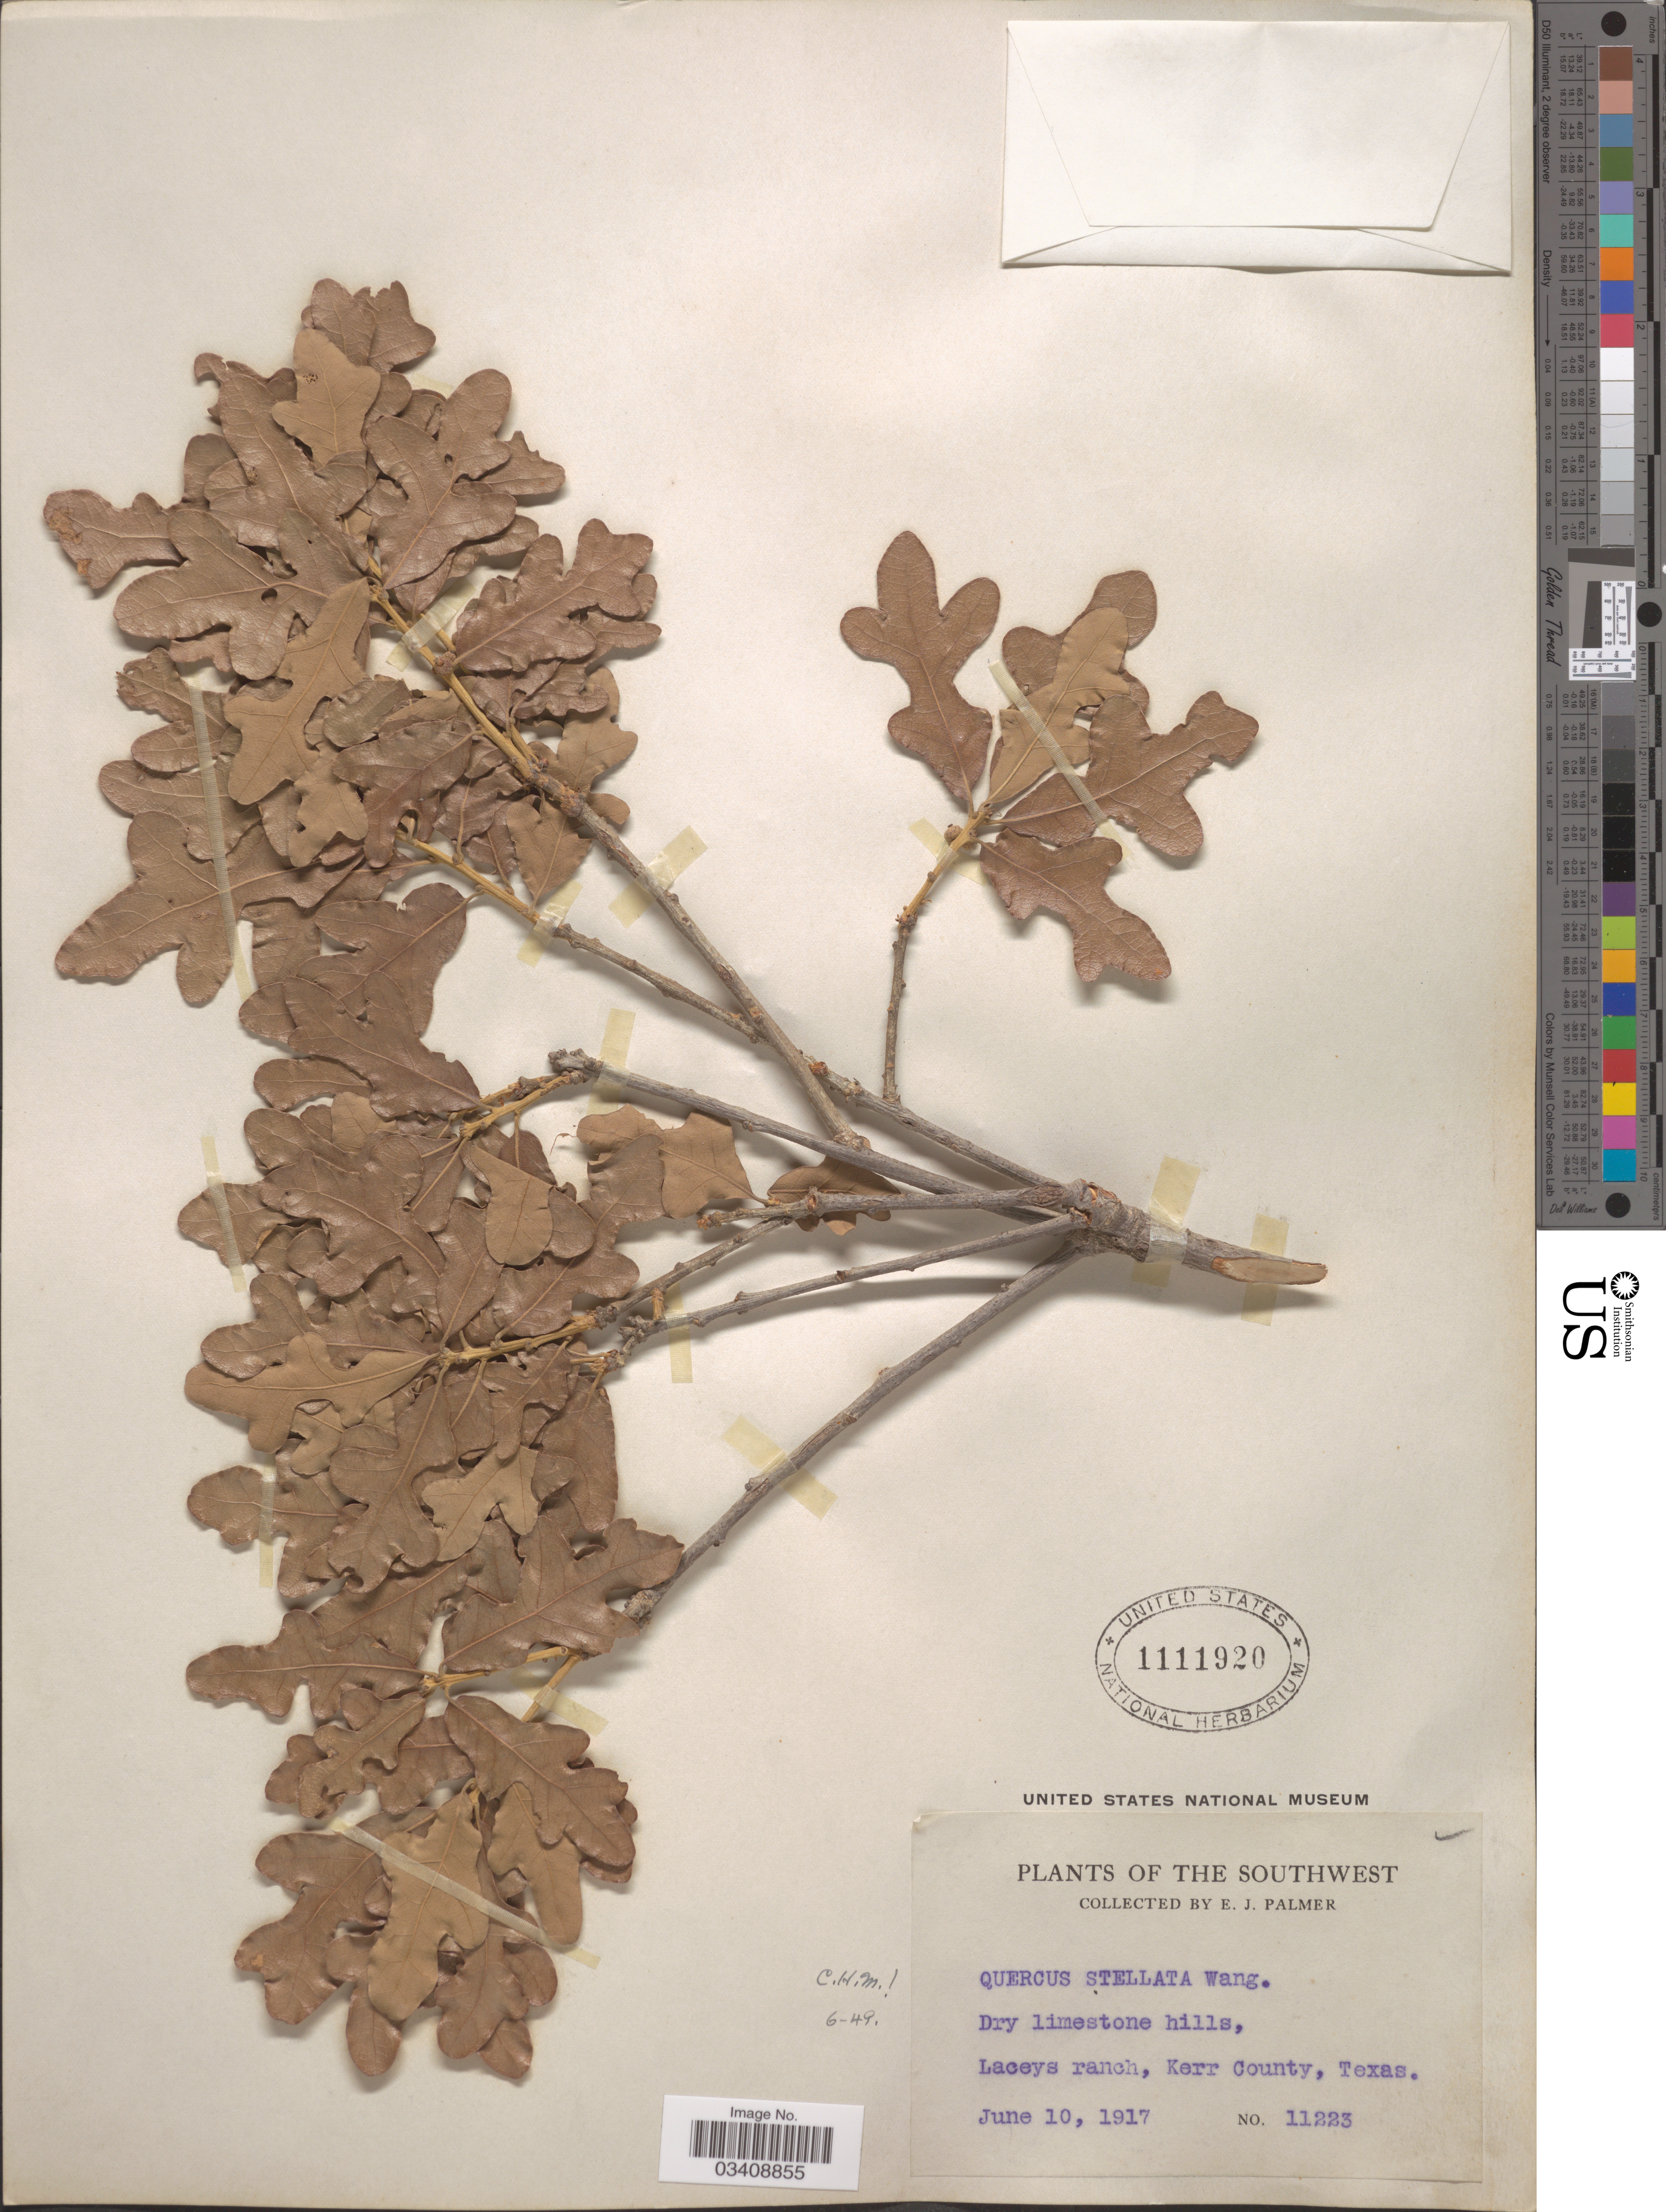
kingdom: Plantae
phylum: Tracheophyta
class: Magnoliopsida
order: Fagales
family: Fagaceae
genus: Quercus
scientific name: Quercus stellata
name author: Wangenh.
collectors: E. J. Palmer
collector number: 11223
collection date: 1917-06-10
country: United States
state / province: Texas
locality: The Southwest. Laceys ranch, Kerr County.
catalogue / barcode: US 1111920